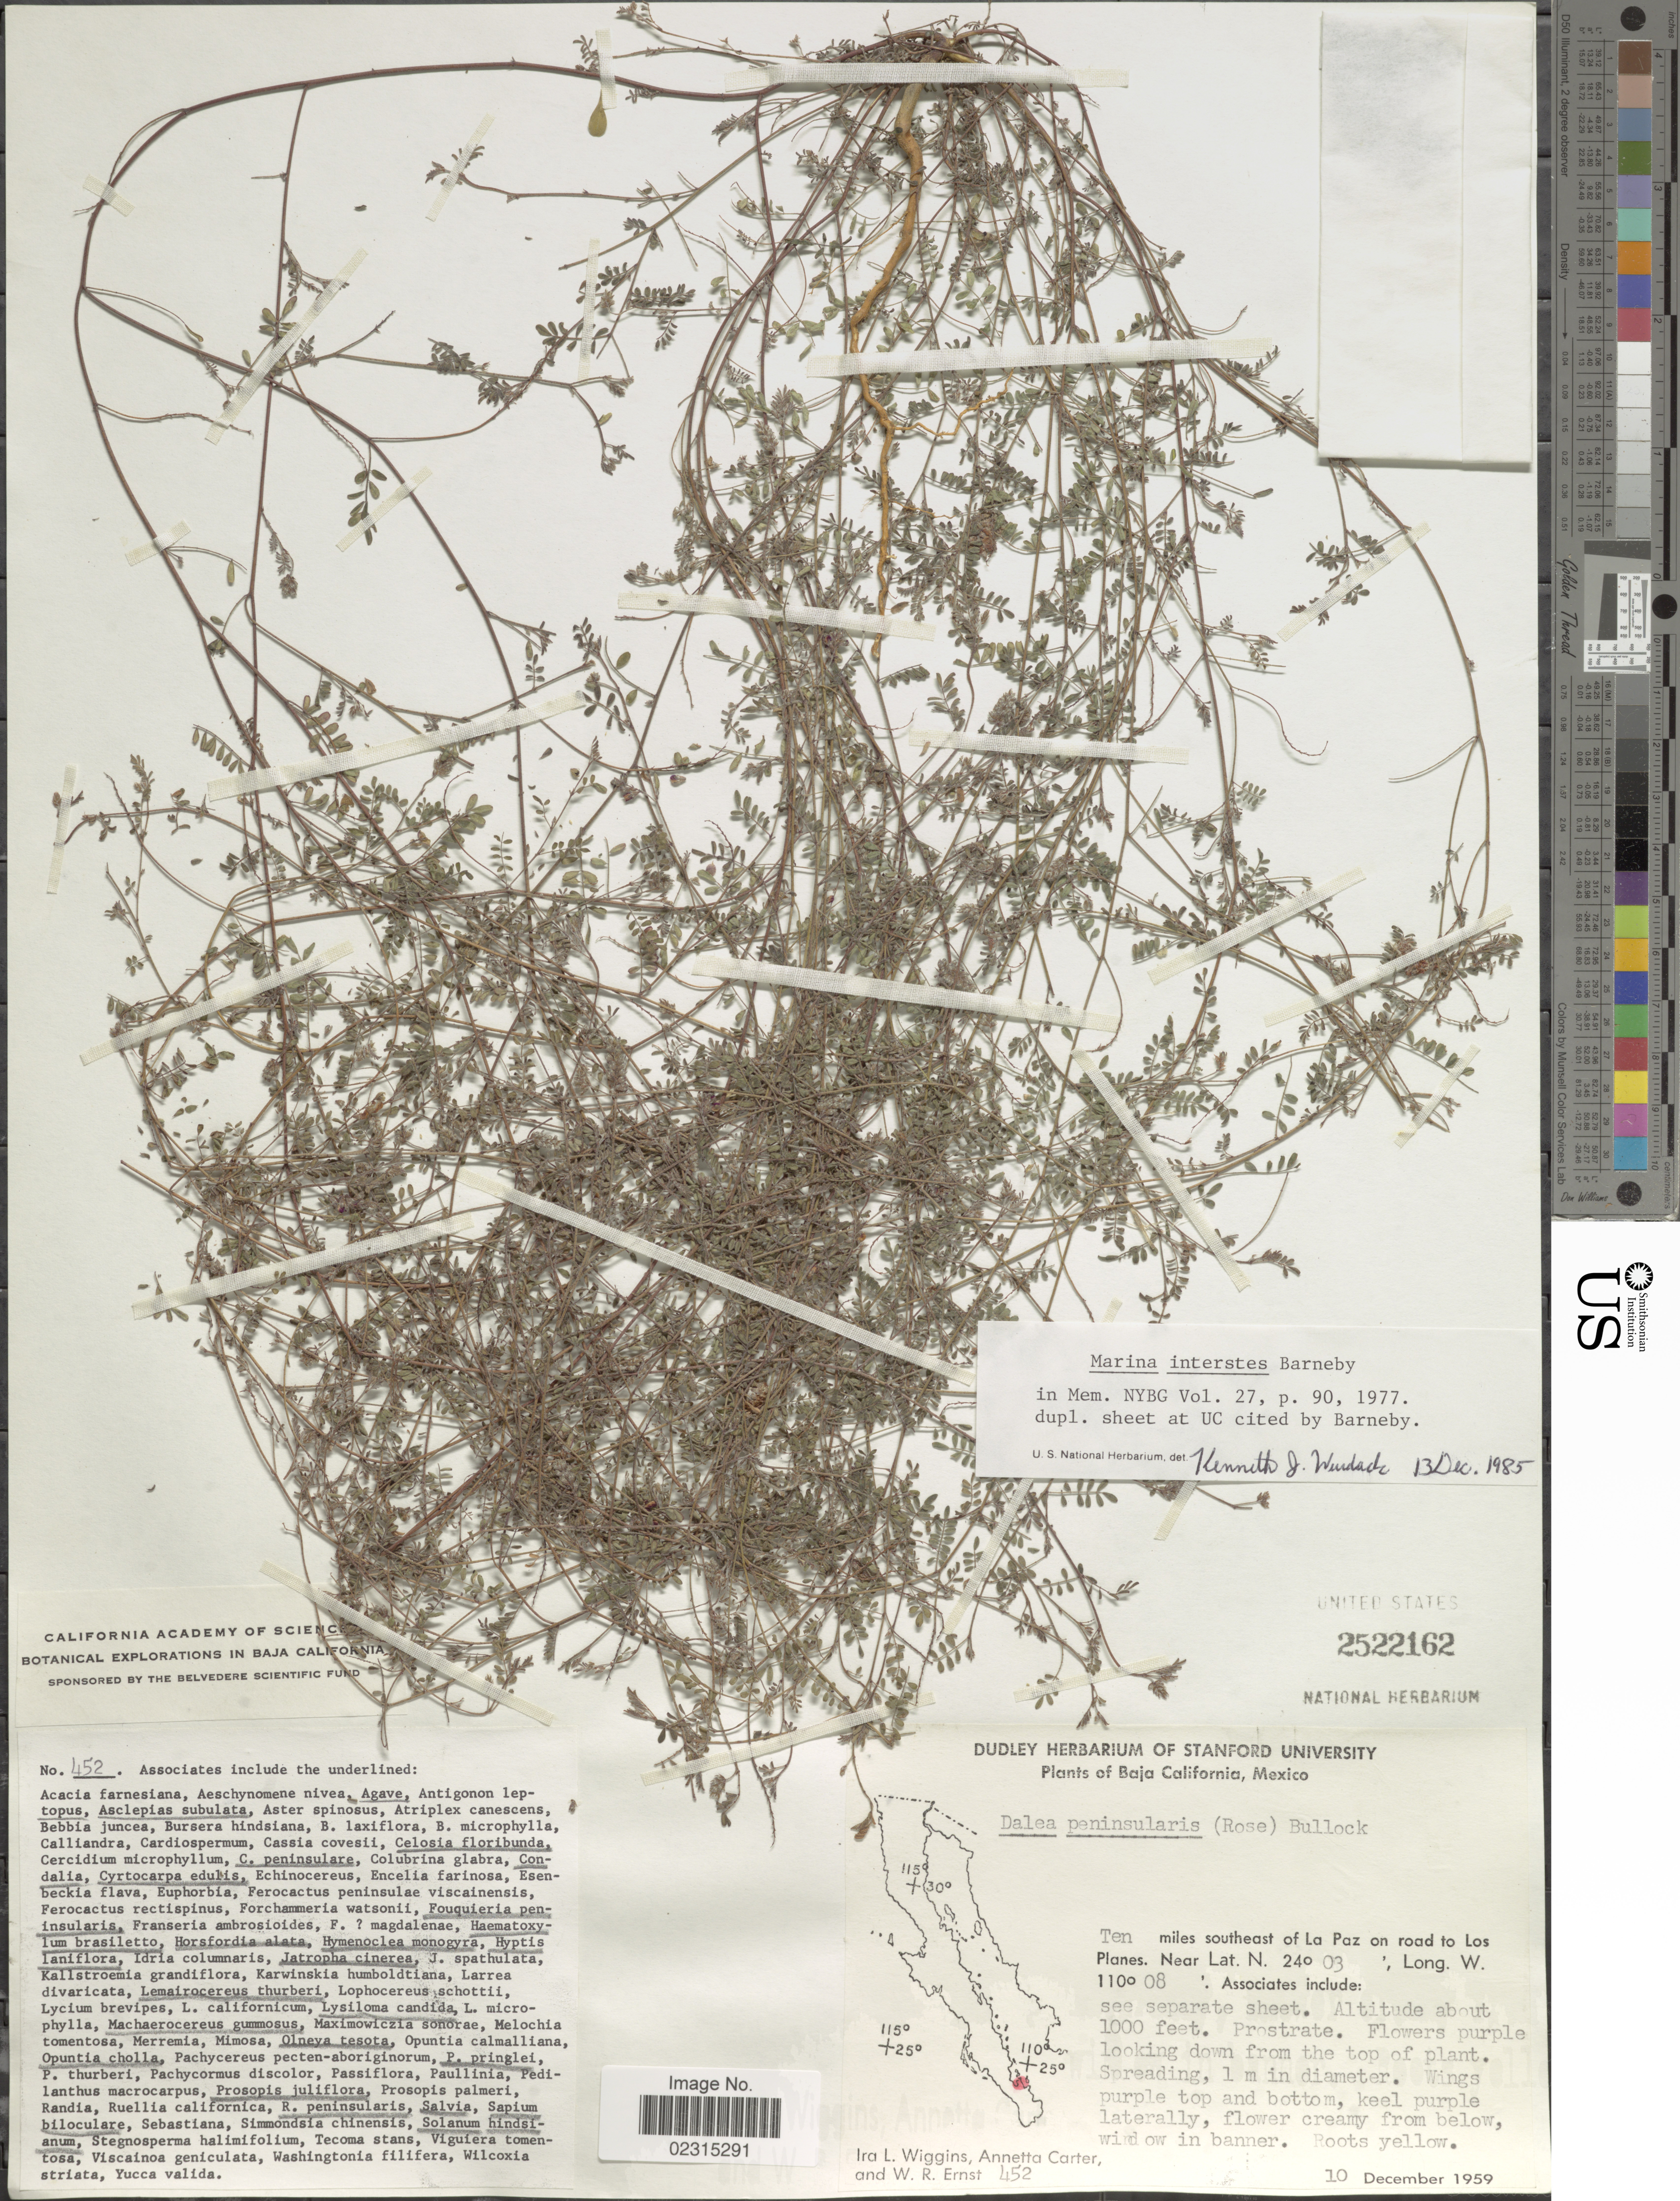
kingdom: Plantae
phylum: Tracheophyta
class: Magnoliopsida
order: Fabales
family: Fabaceae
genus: Marina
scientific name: Marina interstes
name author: Barneby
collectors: I. L. Wiggins, A. Carter & W. R. Ernst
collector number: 452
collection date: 1959-12-10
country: Mexico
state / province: Baja California Sur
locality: Ten miles southeast of La Paz on road to Los Planes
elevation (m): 305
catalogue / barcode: US 2522162